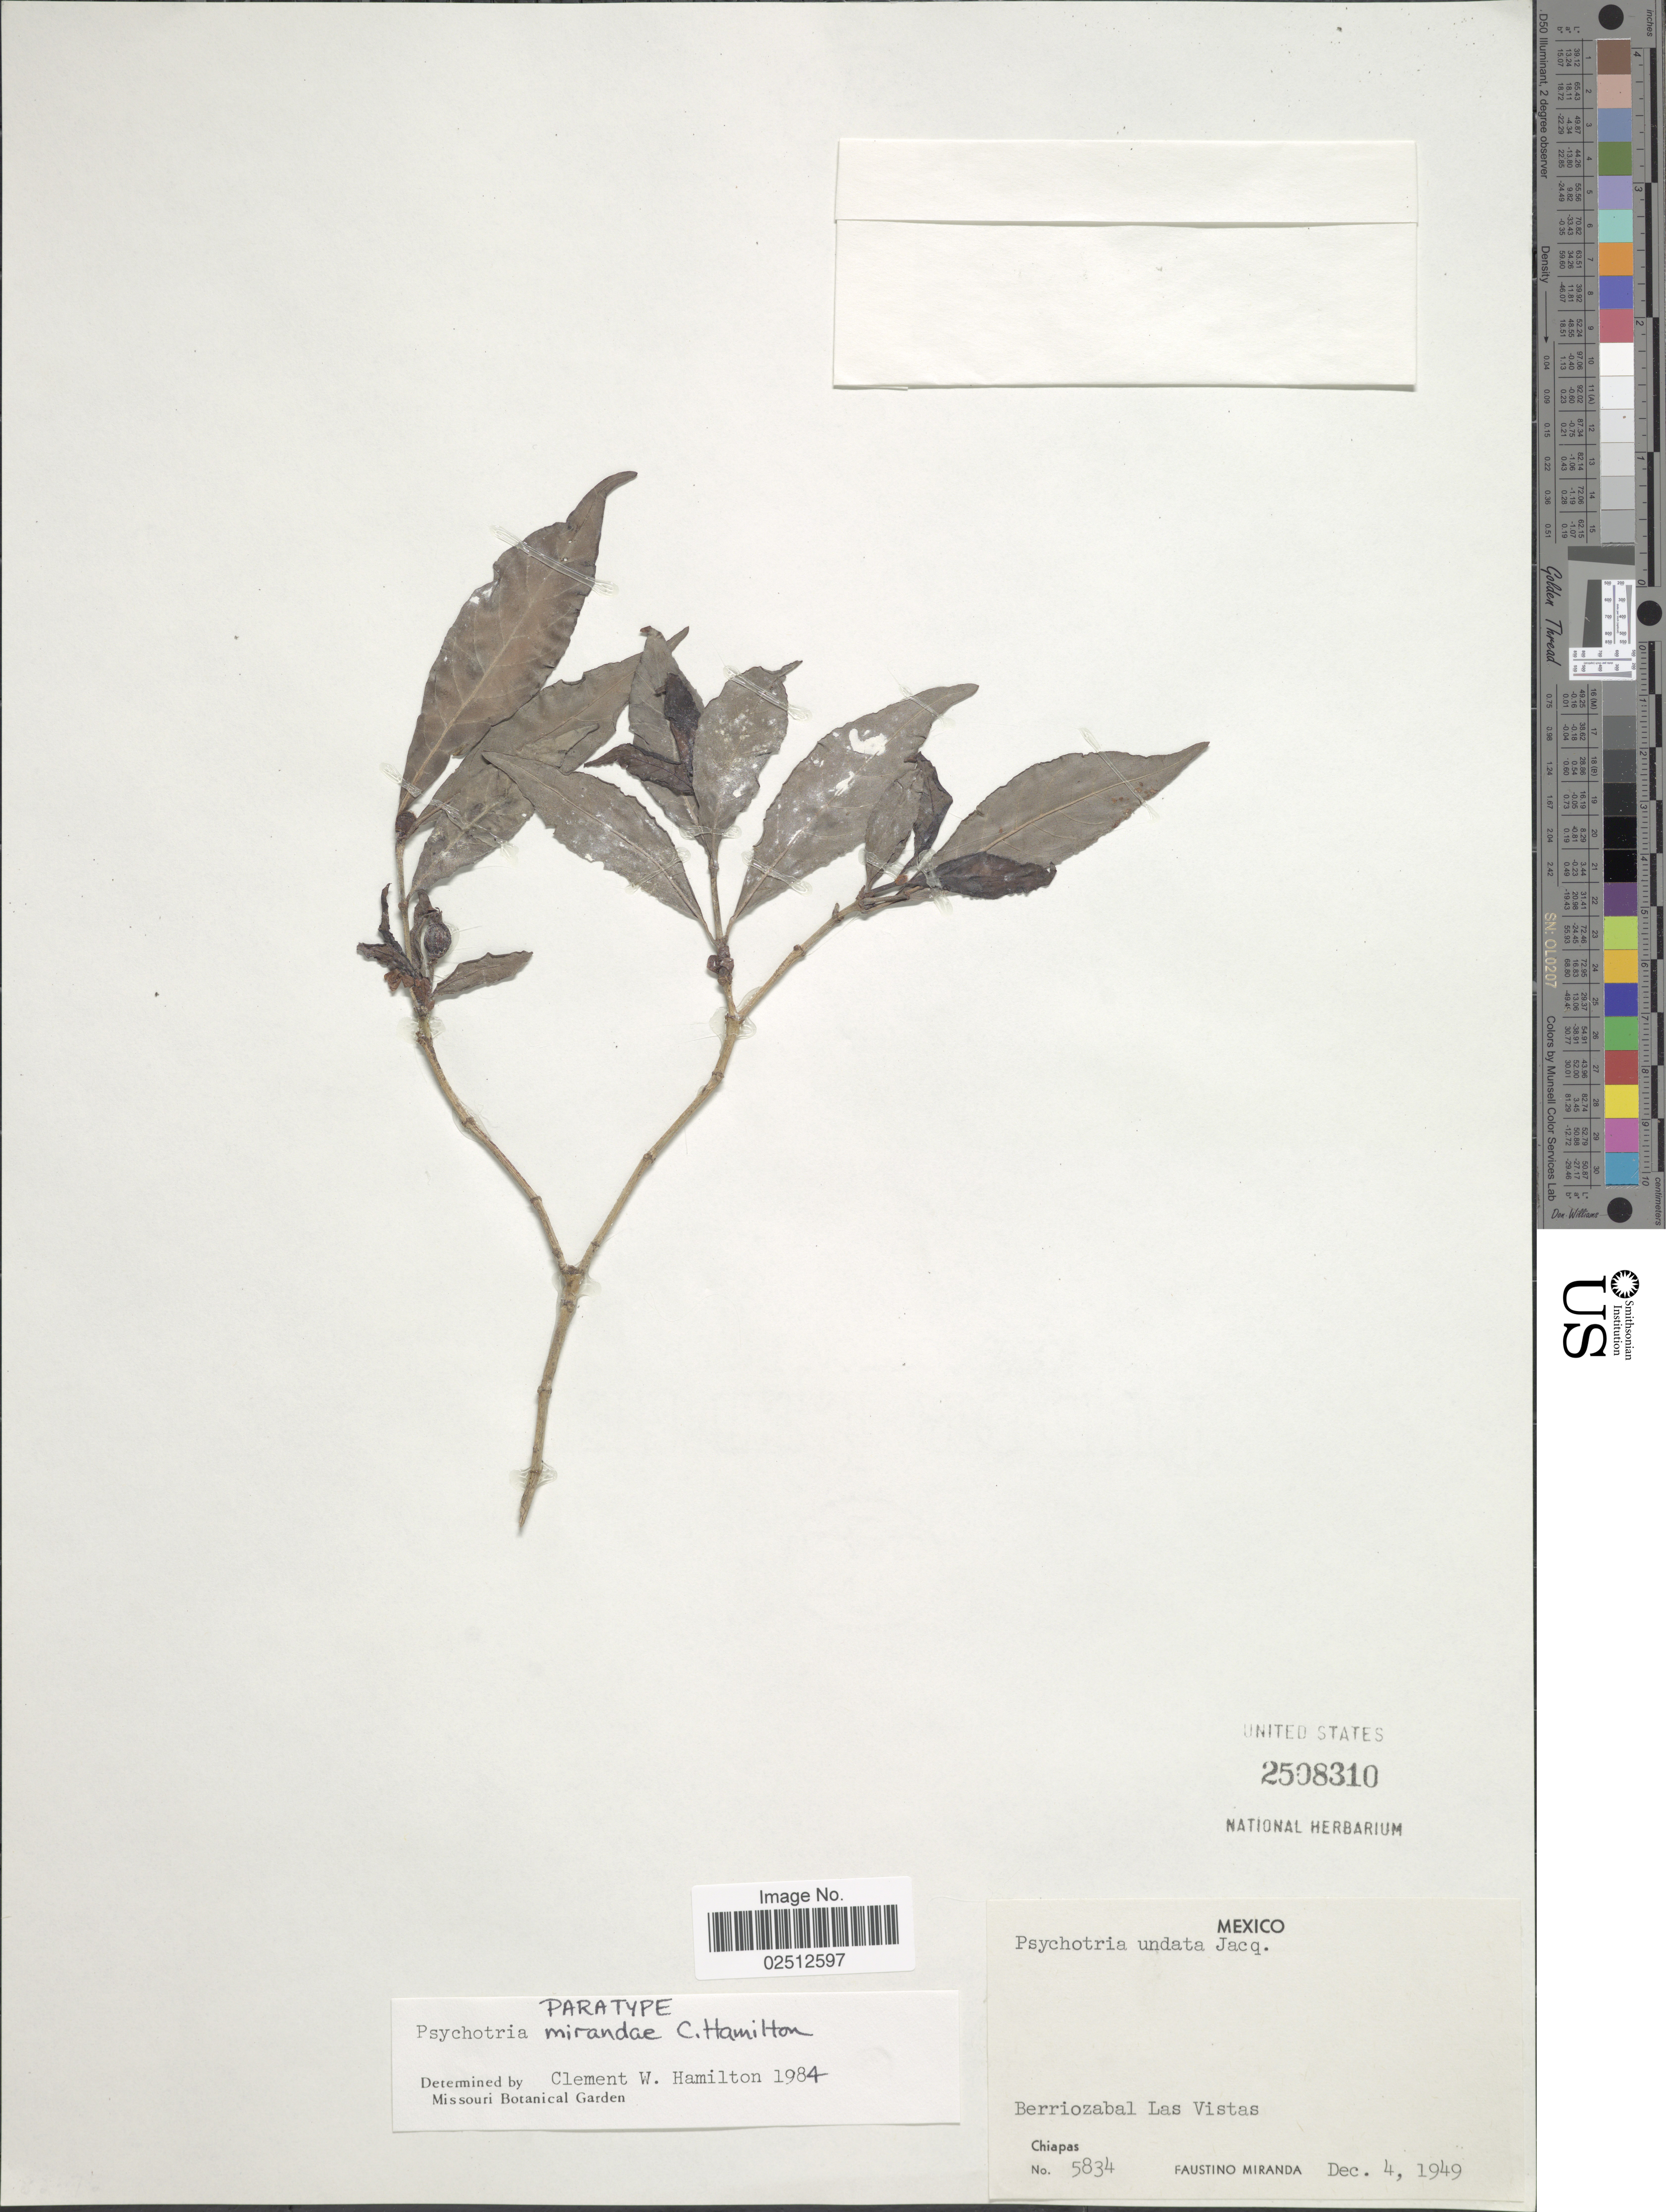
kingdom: Plantae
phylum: Tracheophyta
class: Magnoliopsida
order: Gentianales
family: Rubiaceae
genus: Psychotria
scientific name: Psychotria mirandae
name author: C.W. Ham.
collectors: F. Miranda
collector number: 5834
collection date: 1949-12-04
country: Mexico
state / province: Chiapas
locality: Berriozabal Las Vistas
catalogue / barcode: US 2508310